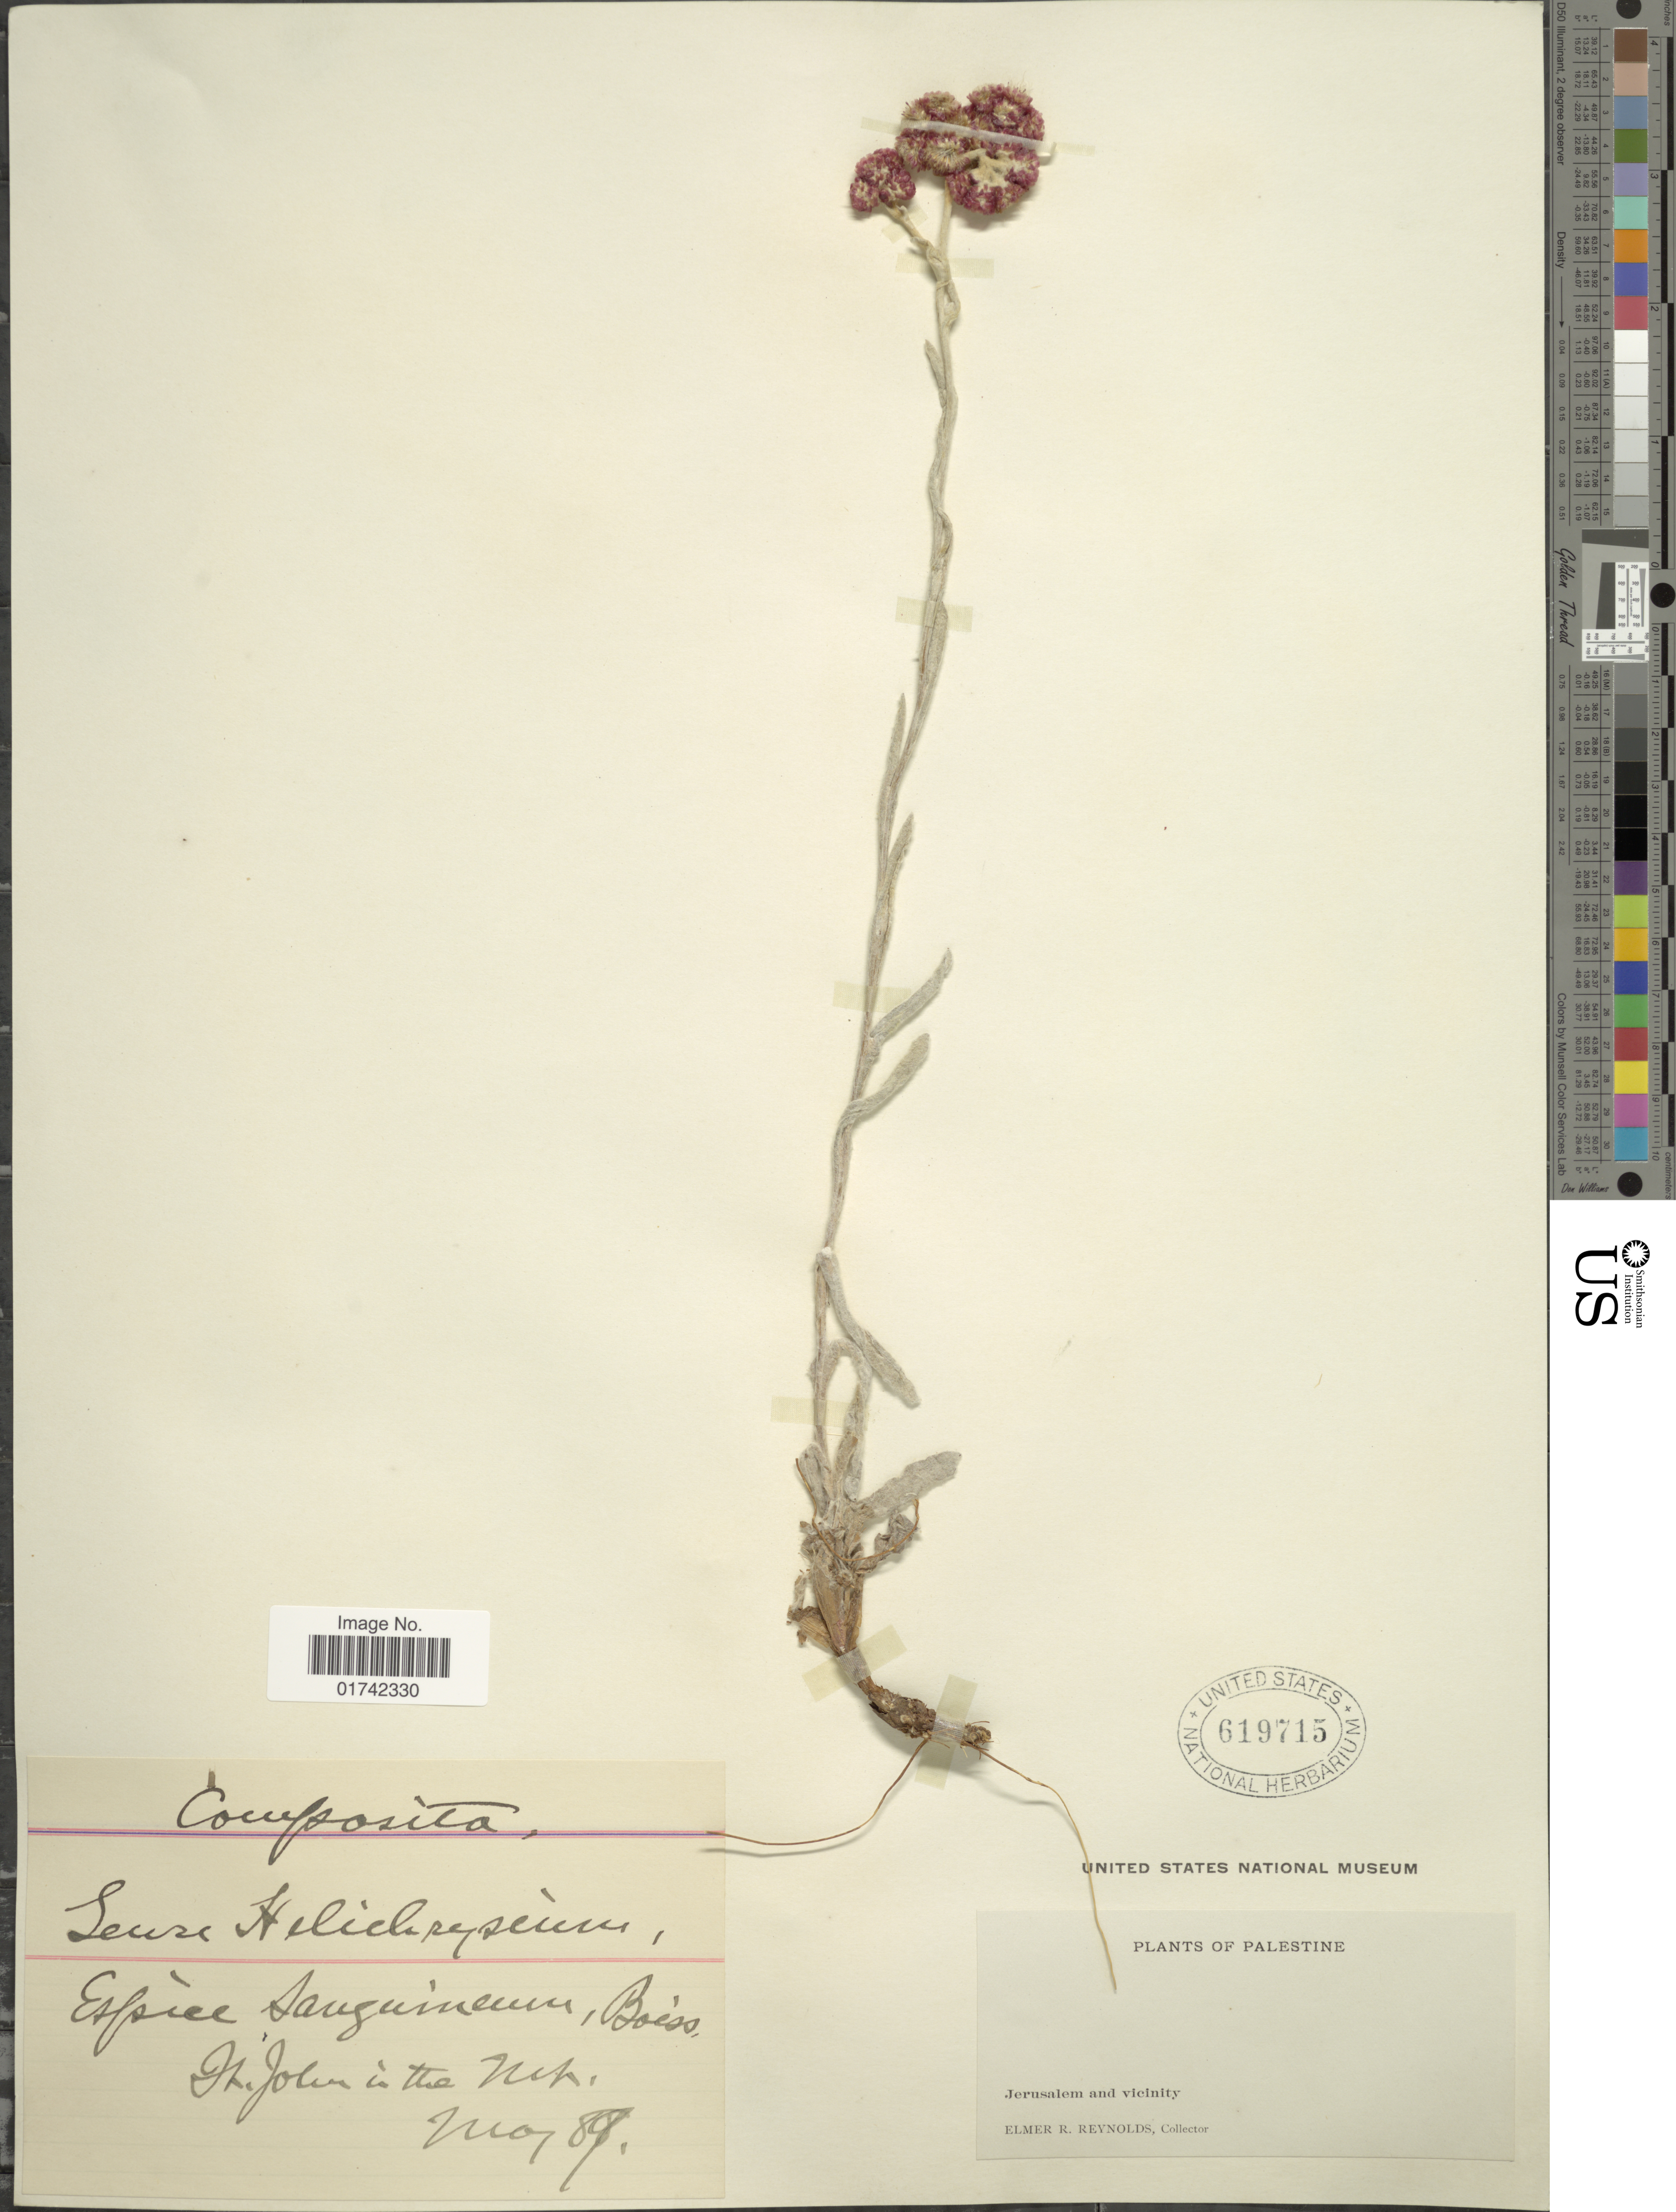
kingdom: Plantae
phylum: Tracheophyta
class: Magnoliopsida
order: Asterales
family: Asteraceae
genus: Helichrysum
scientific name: Helichrysum sanguineum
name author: (L.) Kostel.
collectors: E. Reynolds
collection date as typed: Transcribed d/m/y: /5/89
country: Israel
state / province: Jerusalem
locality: Palestina, Jerusalem and vicinity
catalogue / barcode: US 619715